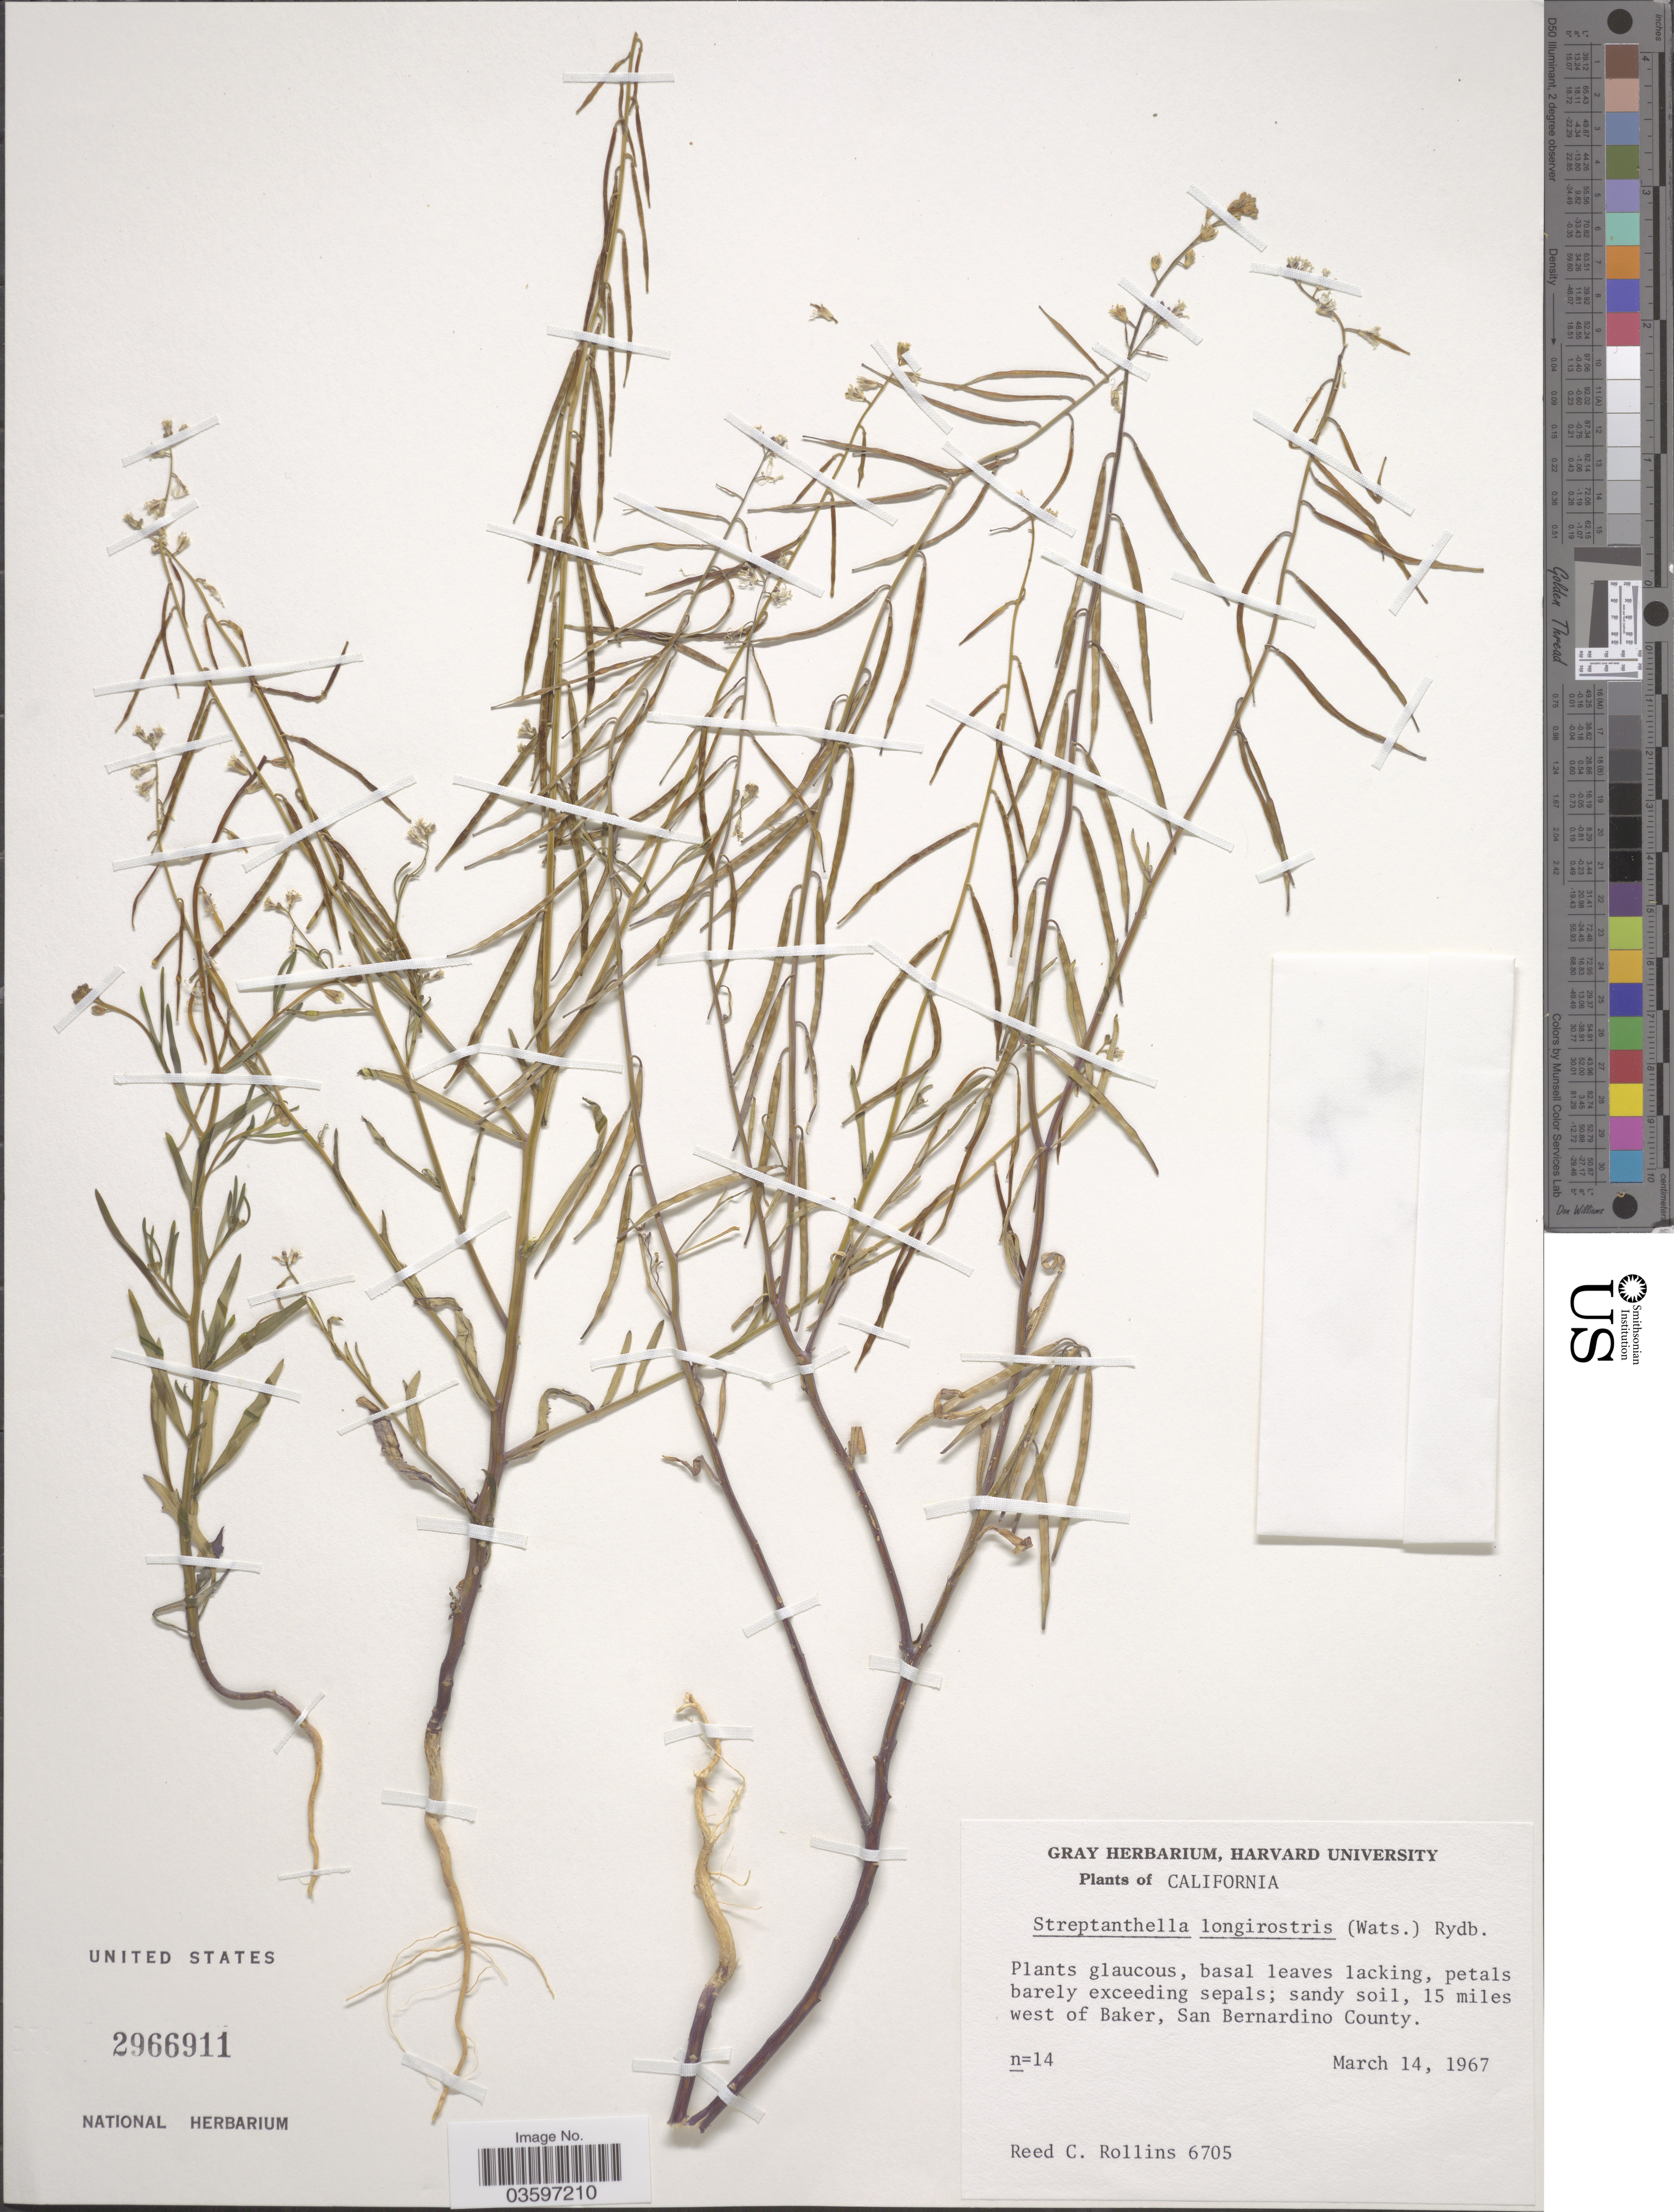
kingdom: Plantae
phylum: Tracheophyta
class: Magnoliopsida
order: Brassicales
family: Brassicaceae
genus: Streptanthella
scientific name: Streptanthella longirostris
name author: (S. Watson) Rydb.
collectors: R. C. Rollins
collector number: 6705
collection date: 1967-03-14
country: United States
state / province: California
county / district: San Bernardino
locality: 15 miles west of Baker, San Bernardino County.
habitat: sandy soil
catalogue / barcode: US 2966911